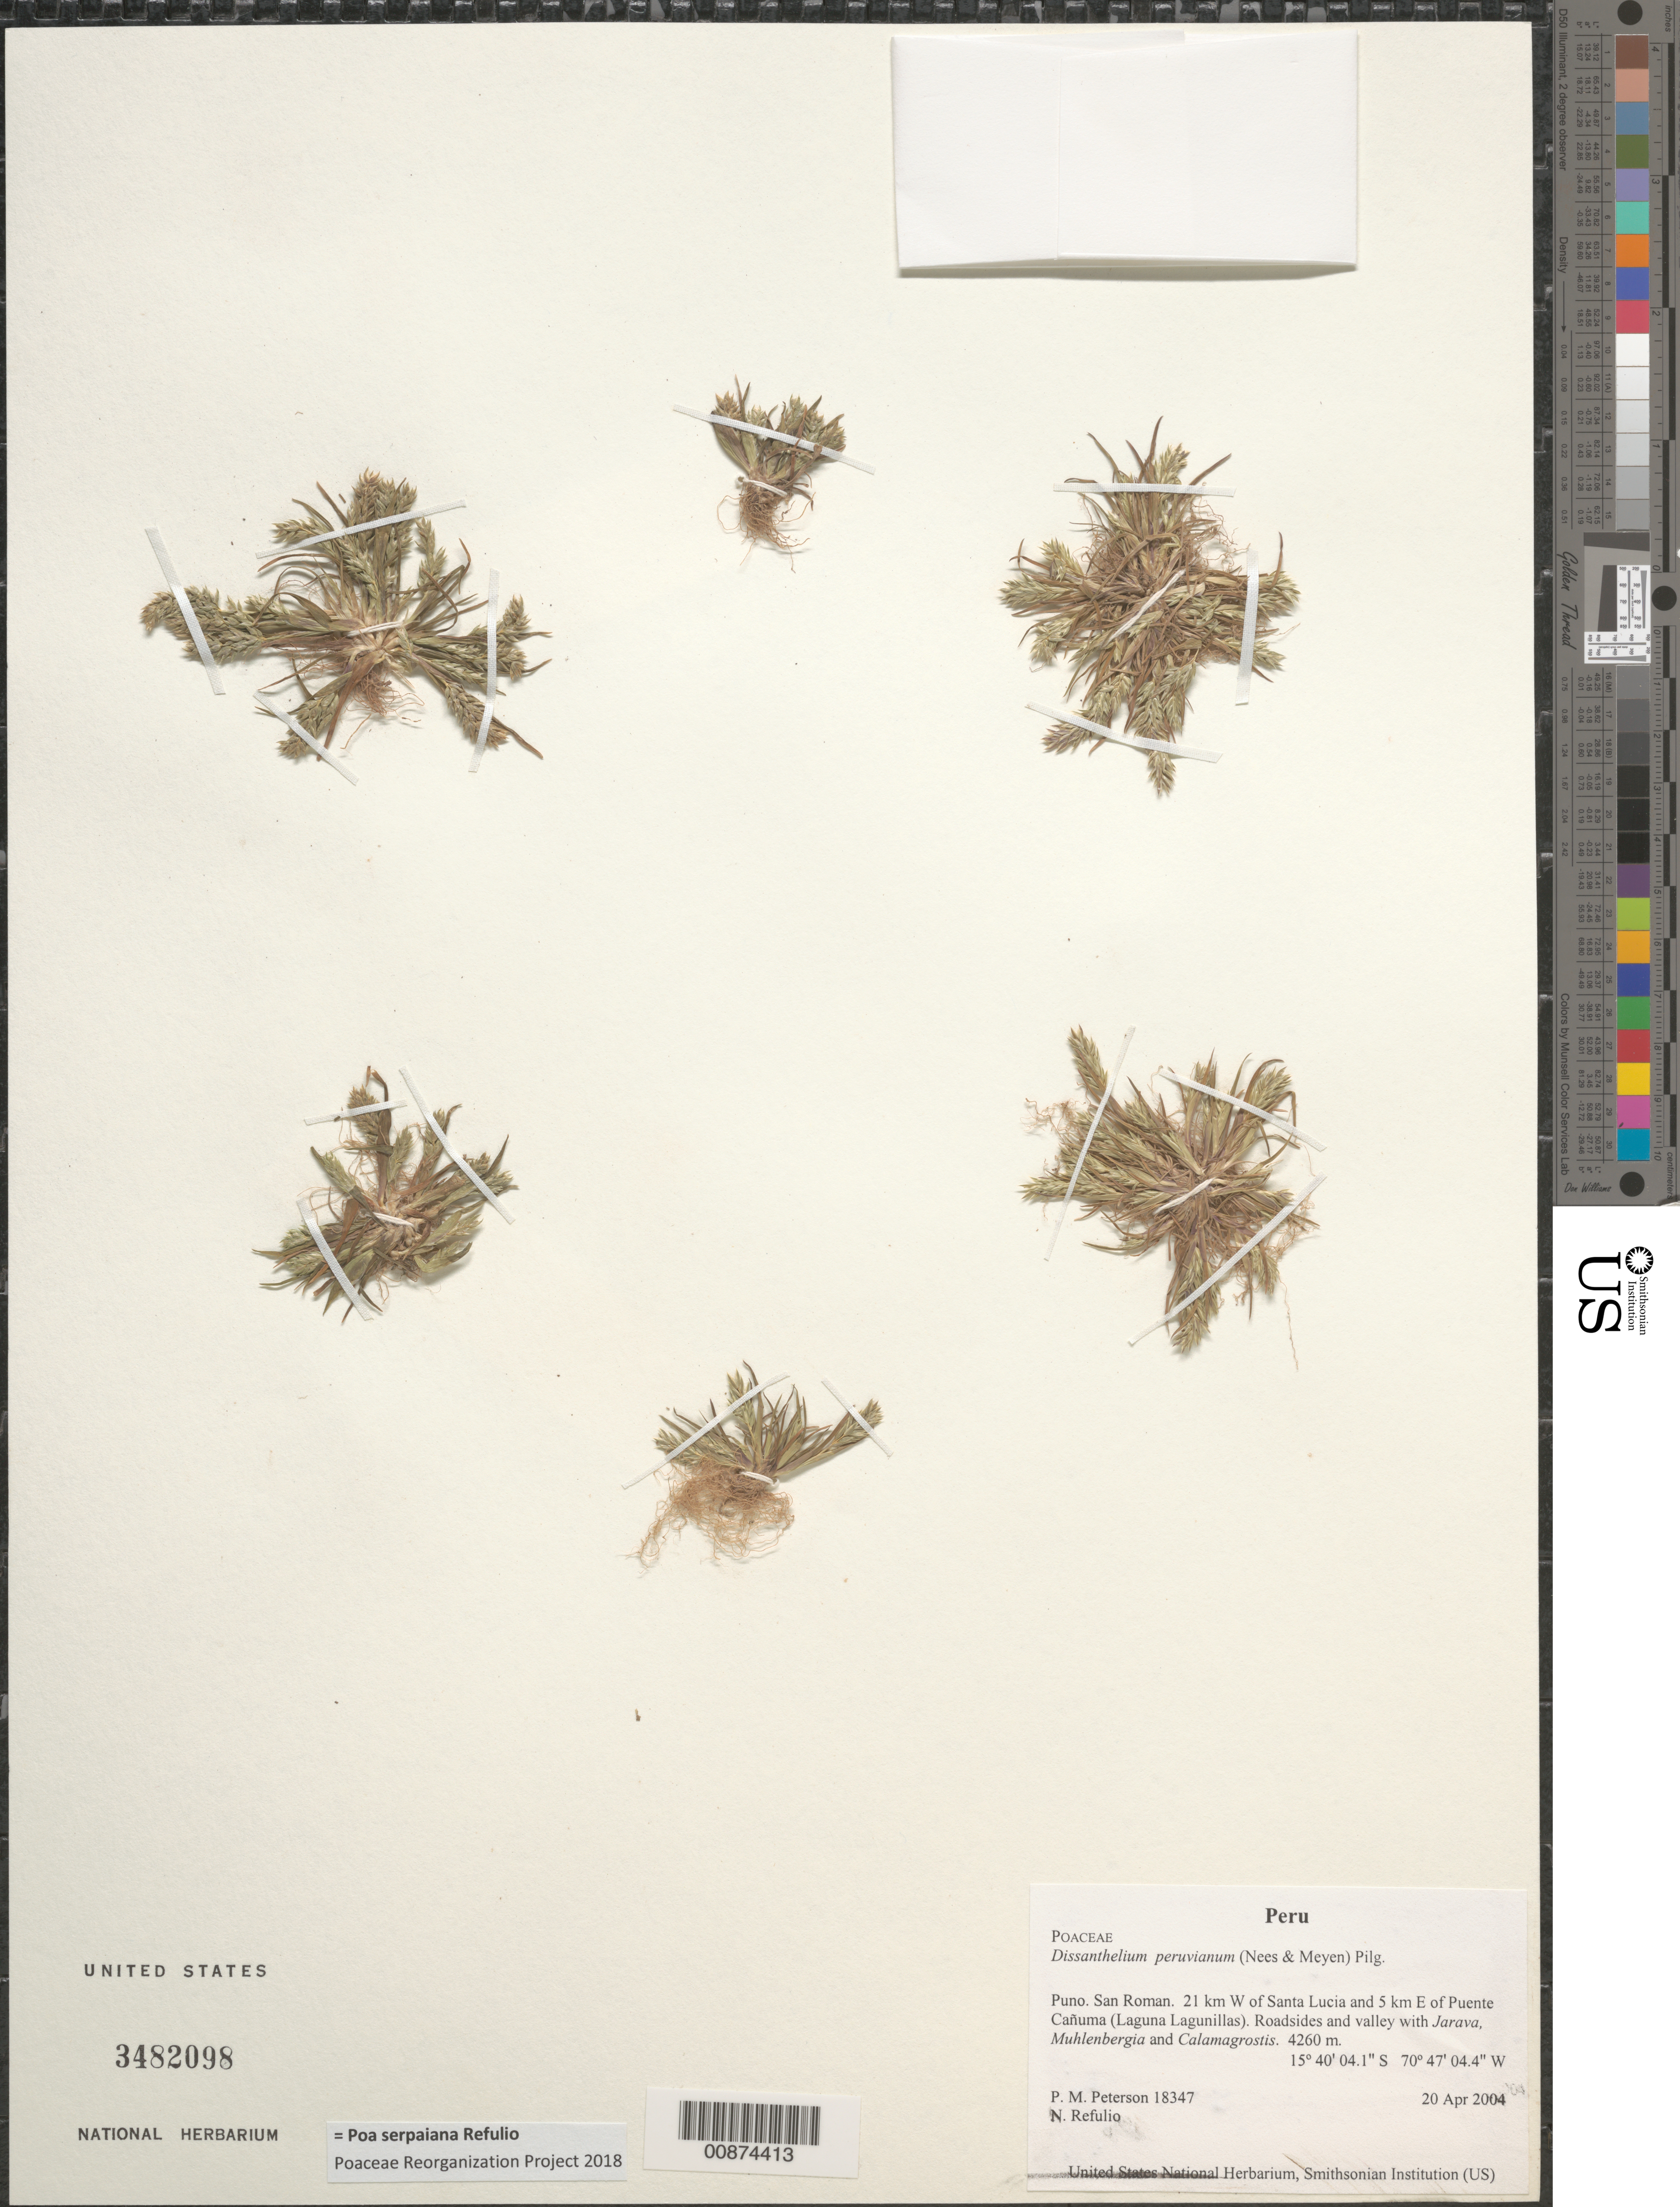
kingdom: Plantae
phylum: Tracheophyta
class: Liliopsida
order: Poales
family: Poaceae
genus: Poa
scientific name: Poa serpaiana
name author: Refulio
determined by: Poaceae Reorganization Project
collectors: P. M. Peterson & N. Refulio-Rodríguez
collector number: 18347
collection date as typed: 20 Apr 2004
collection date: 2004-04-20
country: Peru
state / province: Puno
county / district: San Román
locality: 21 km W of Santa Lucia and 5 km E of Puente Cañuma (Laguna Lagunillas). Roadsides and valley with Jarava, Muhlenbergia and Calamagrostis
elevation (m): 4260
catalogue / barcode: US 3482098